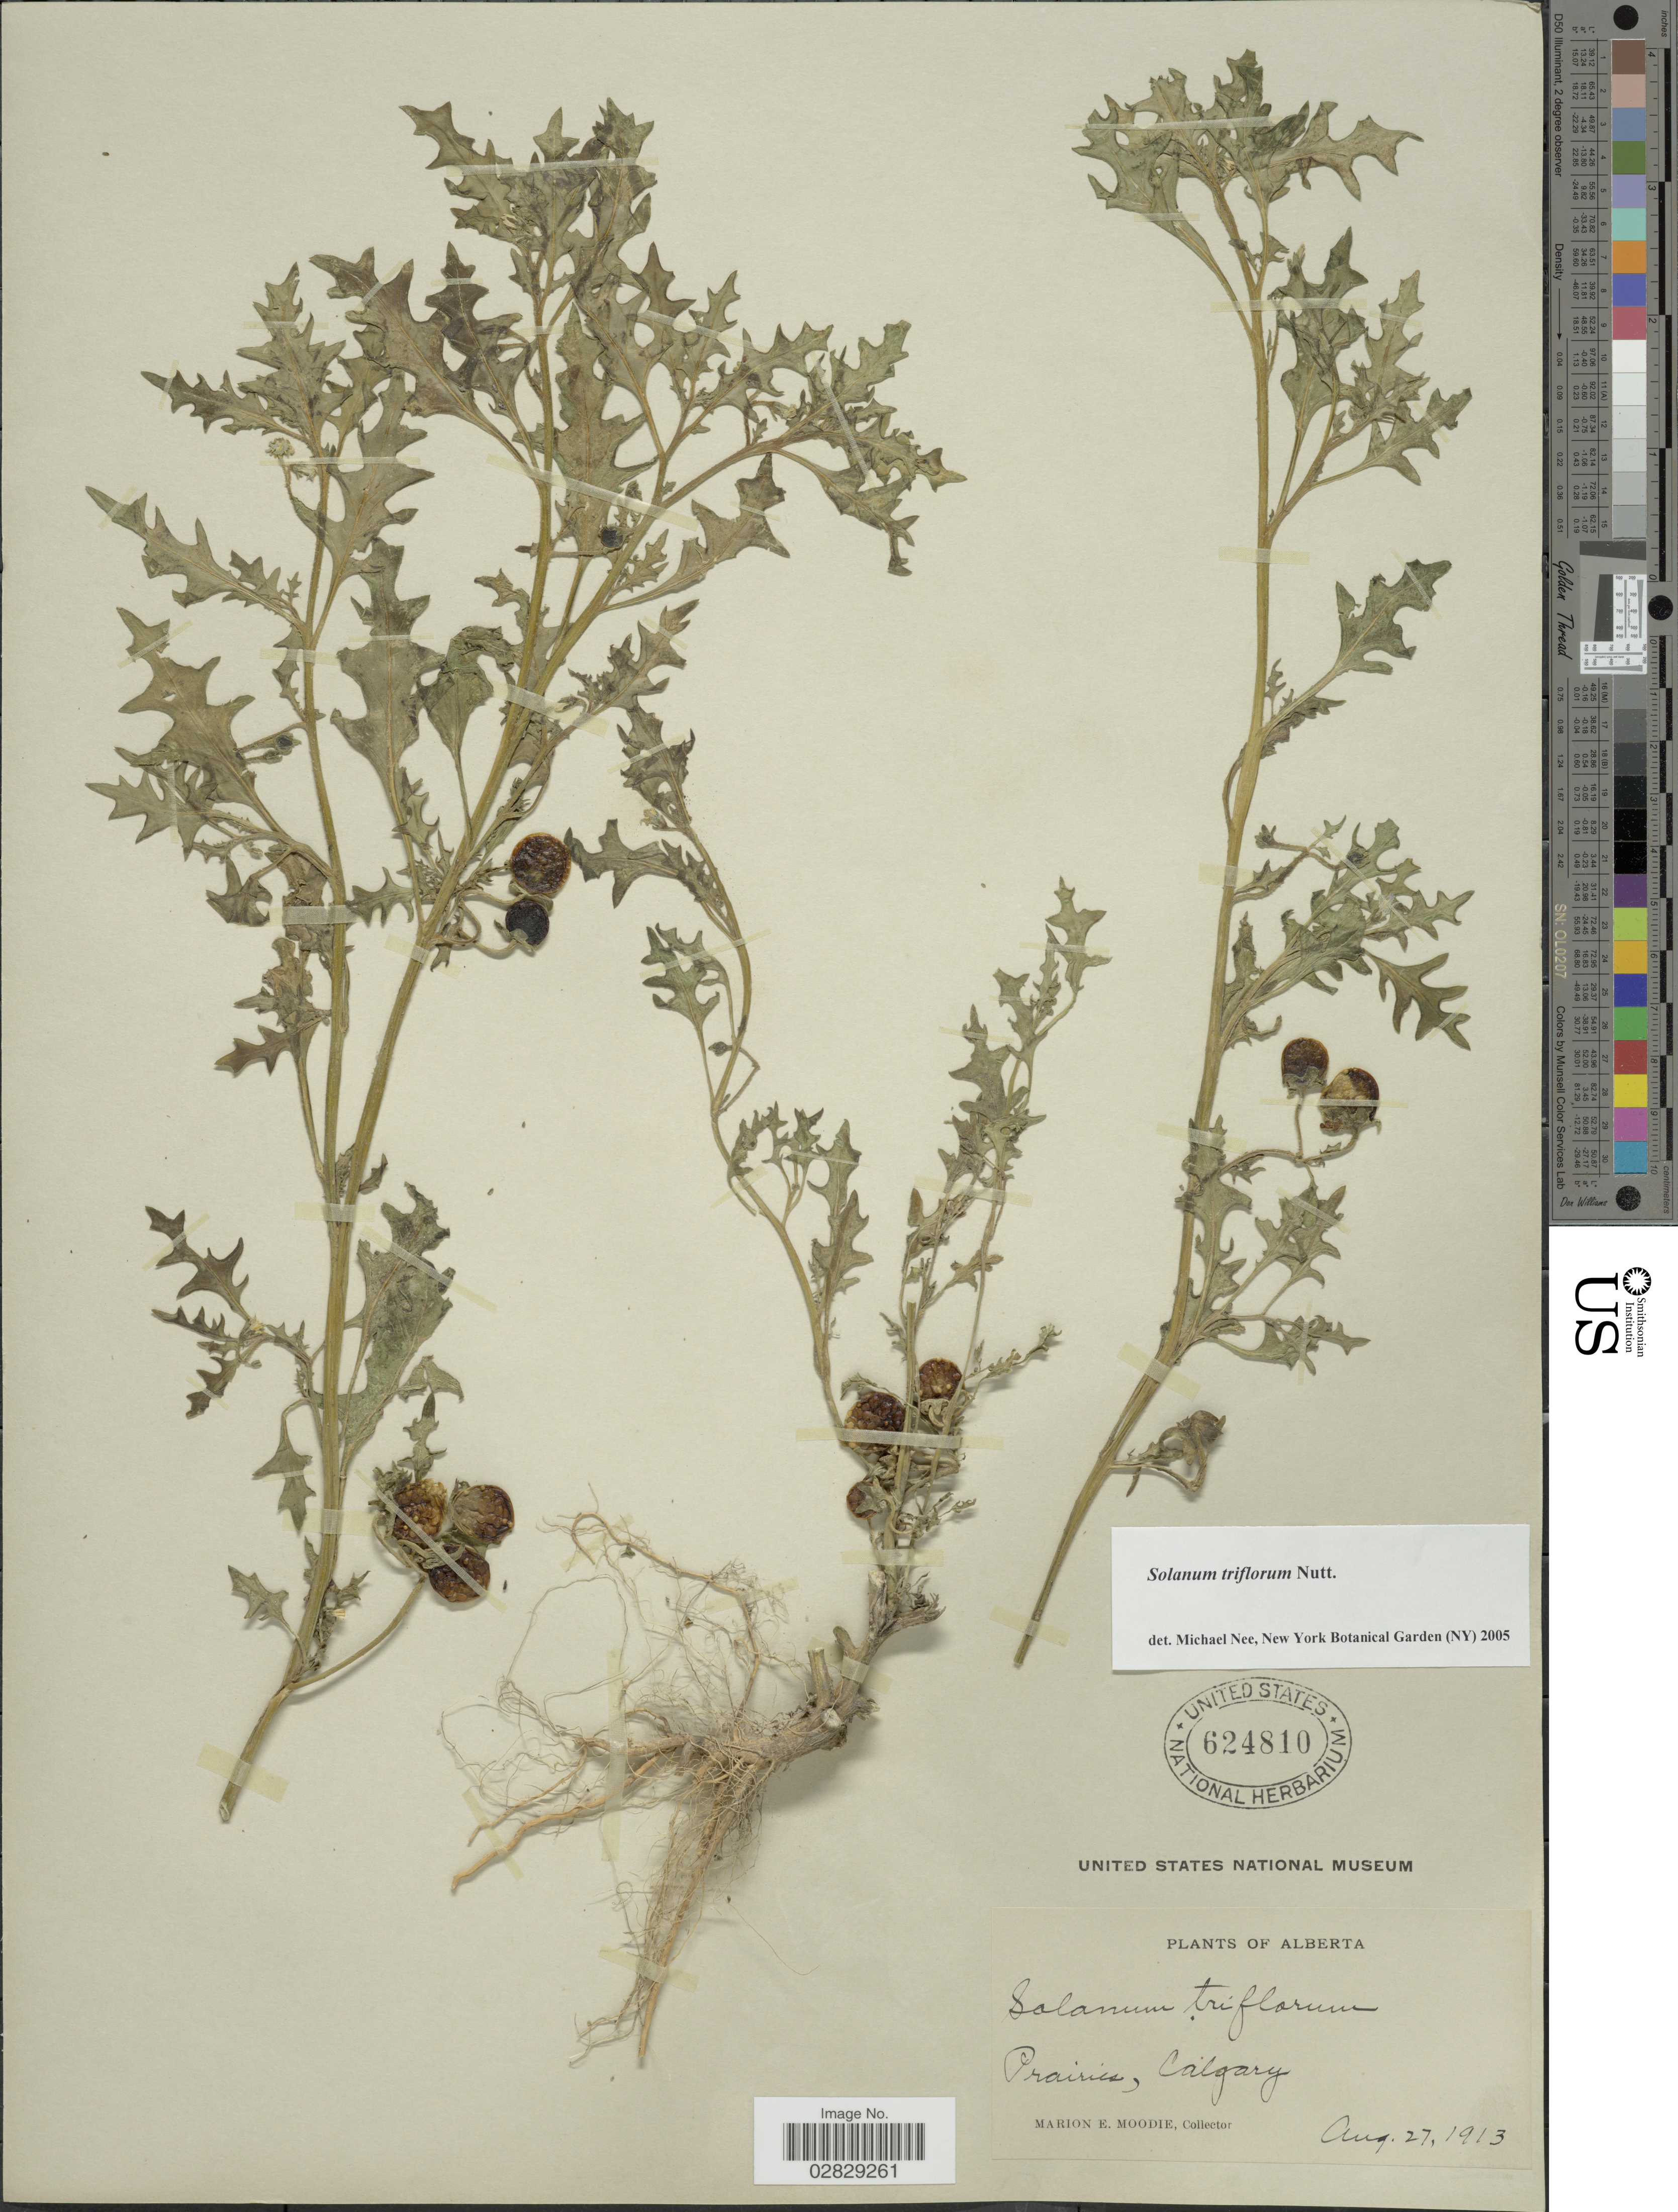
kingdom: Plantae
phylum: Tracheophyta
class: Magnoliopsida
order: Solanales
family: Solanaceae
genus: Solanum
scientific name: Solanum triflorum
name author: Nutt.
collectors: M. E. Moodie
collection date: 1913-08-27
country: Canada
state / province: Alberta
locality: Prairies, Calgary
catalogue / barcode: US 624810